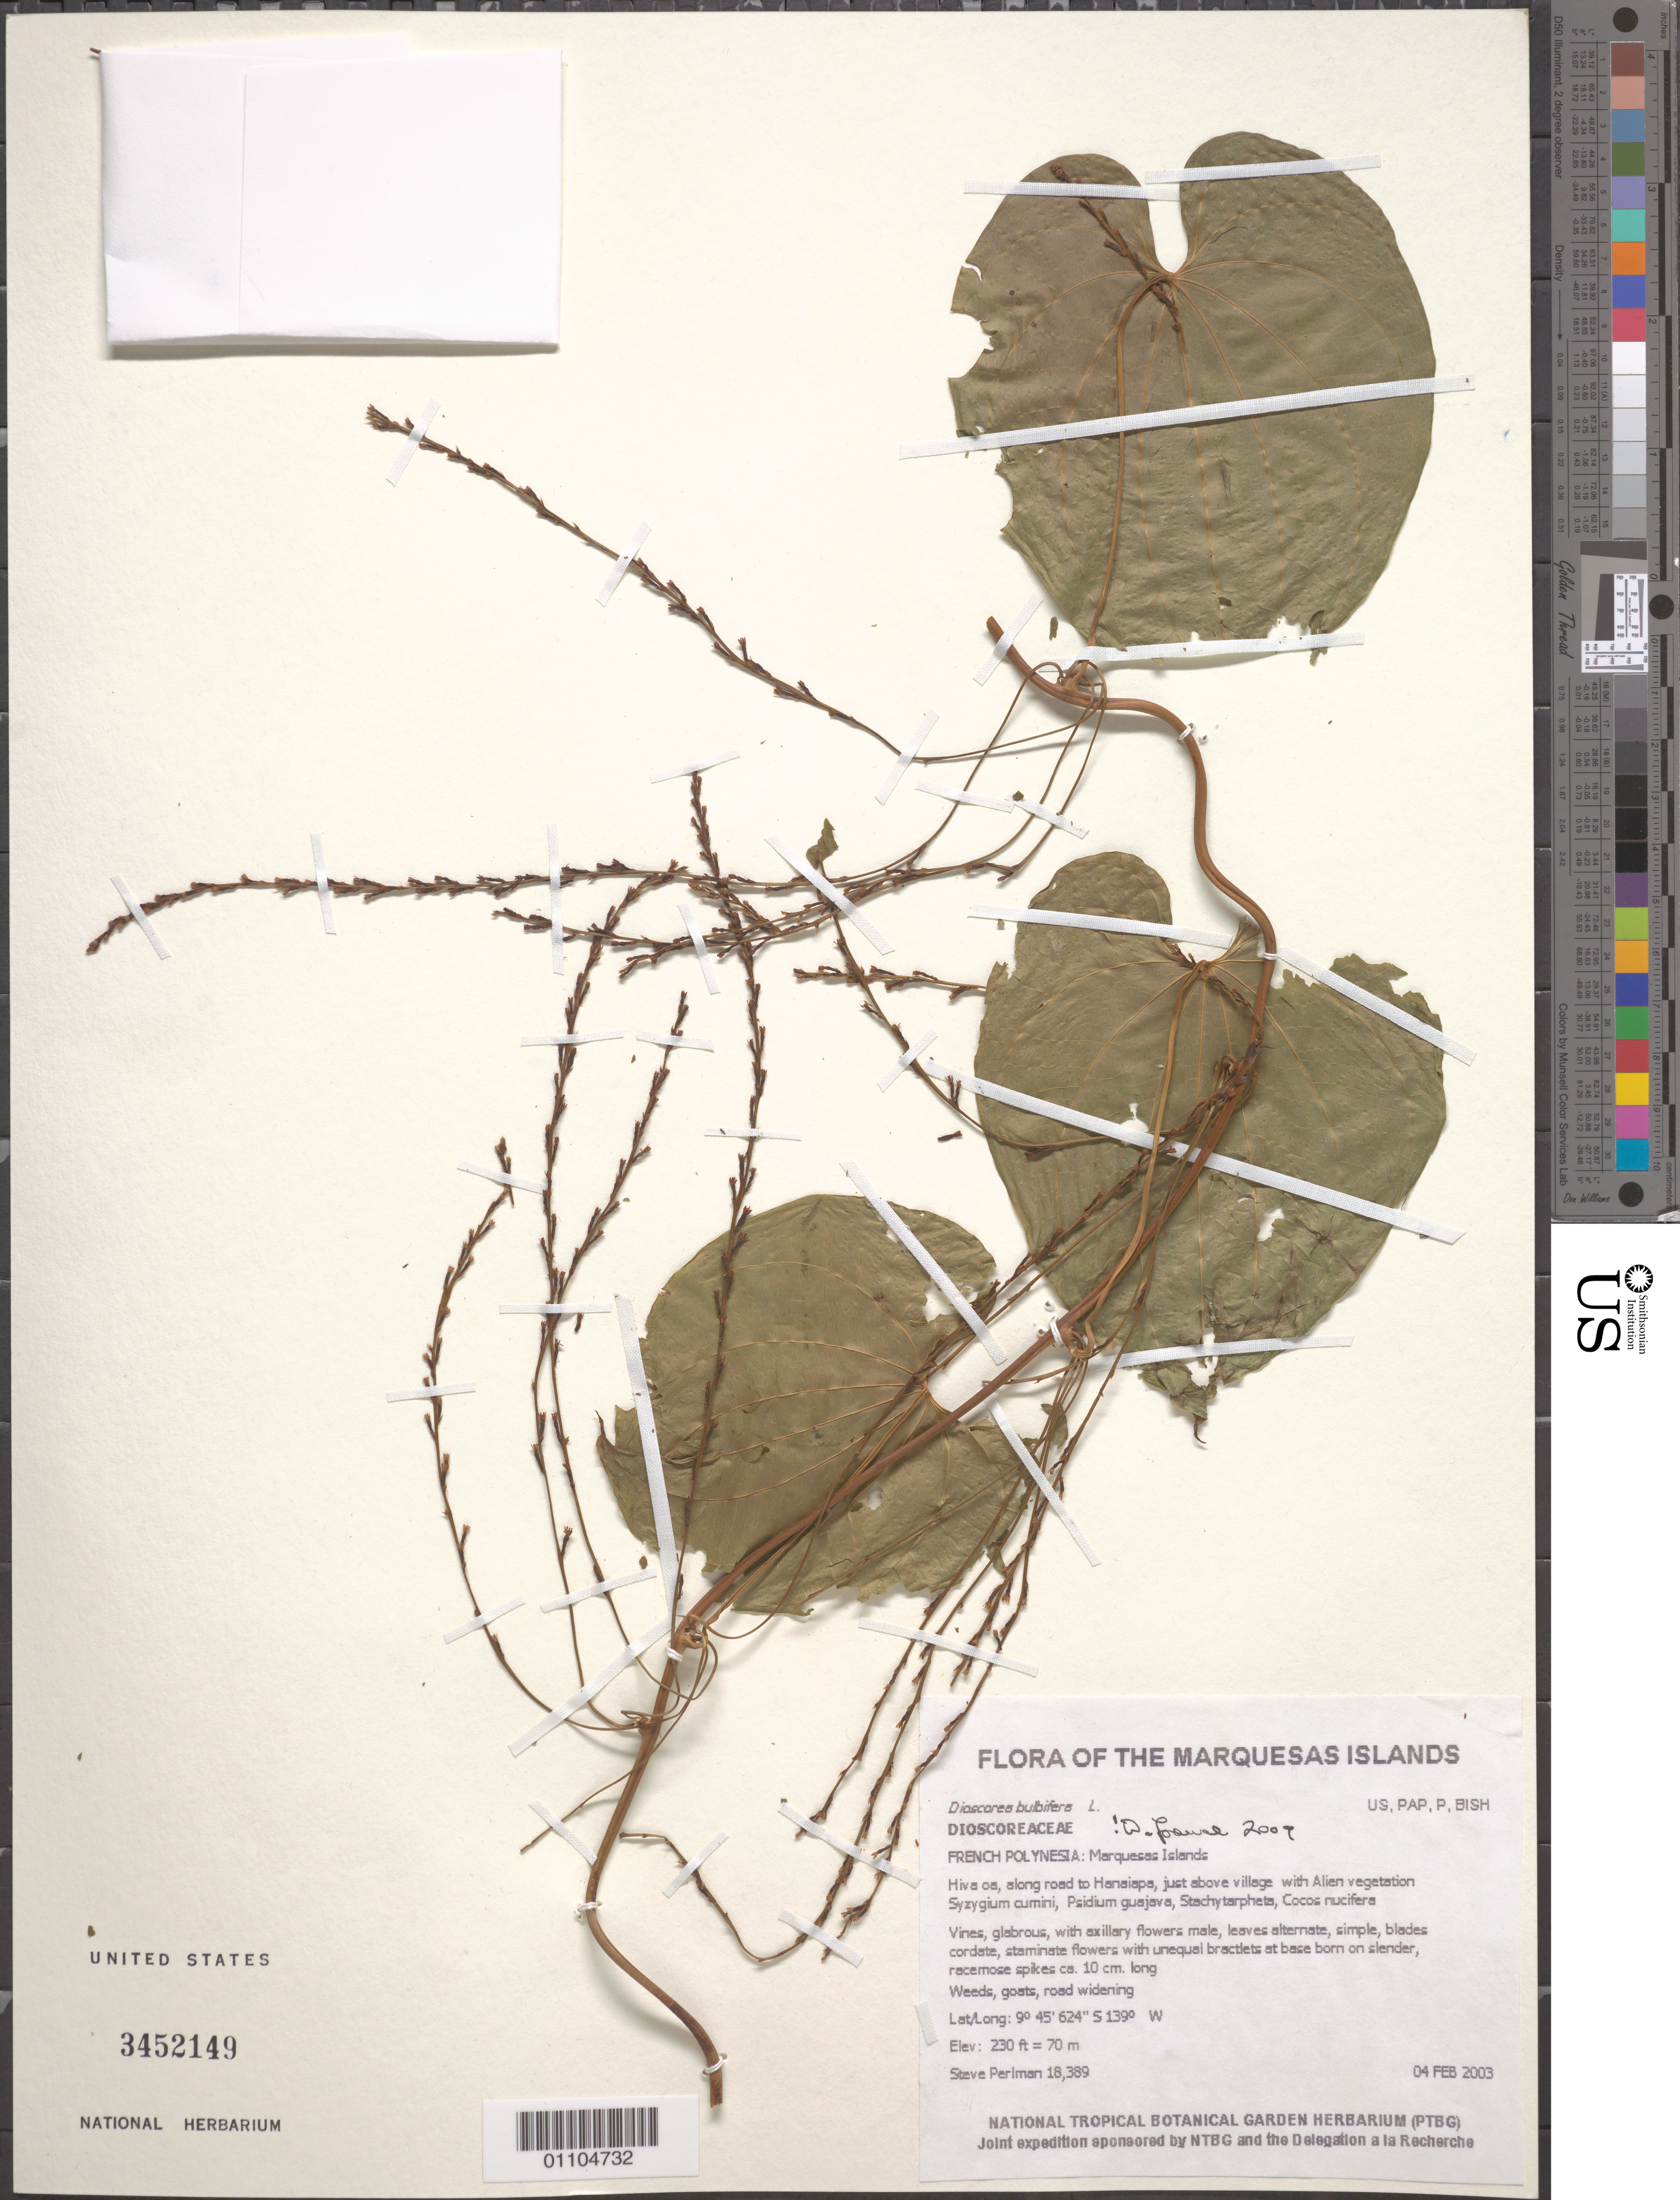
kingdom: Plantae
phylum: Tracheophyta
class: Liliopsida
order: Dioscoreales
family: Dioscoreaceae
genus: Dioscorea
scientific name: Dioscorea bulbifera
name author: L.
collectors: S. P. Perlman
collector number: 18389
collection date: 2003-02-04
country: French Polynesia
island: Hiva Oa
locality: Along road to Hanaiapa, just above village with alien vegetation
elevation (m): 70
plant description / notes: Weeds, goats, road widening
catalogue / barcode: US 3452149